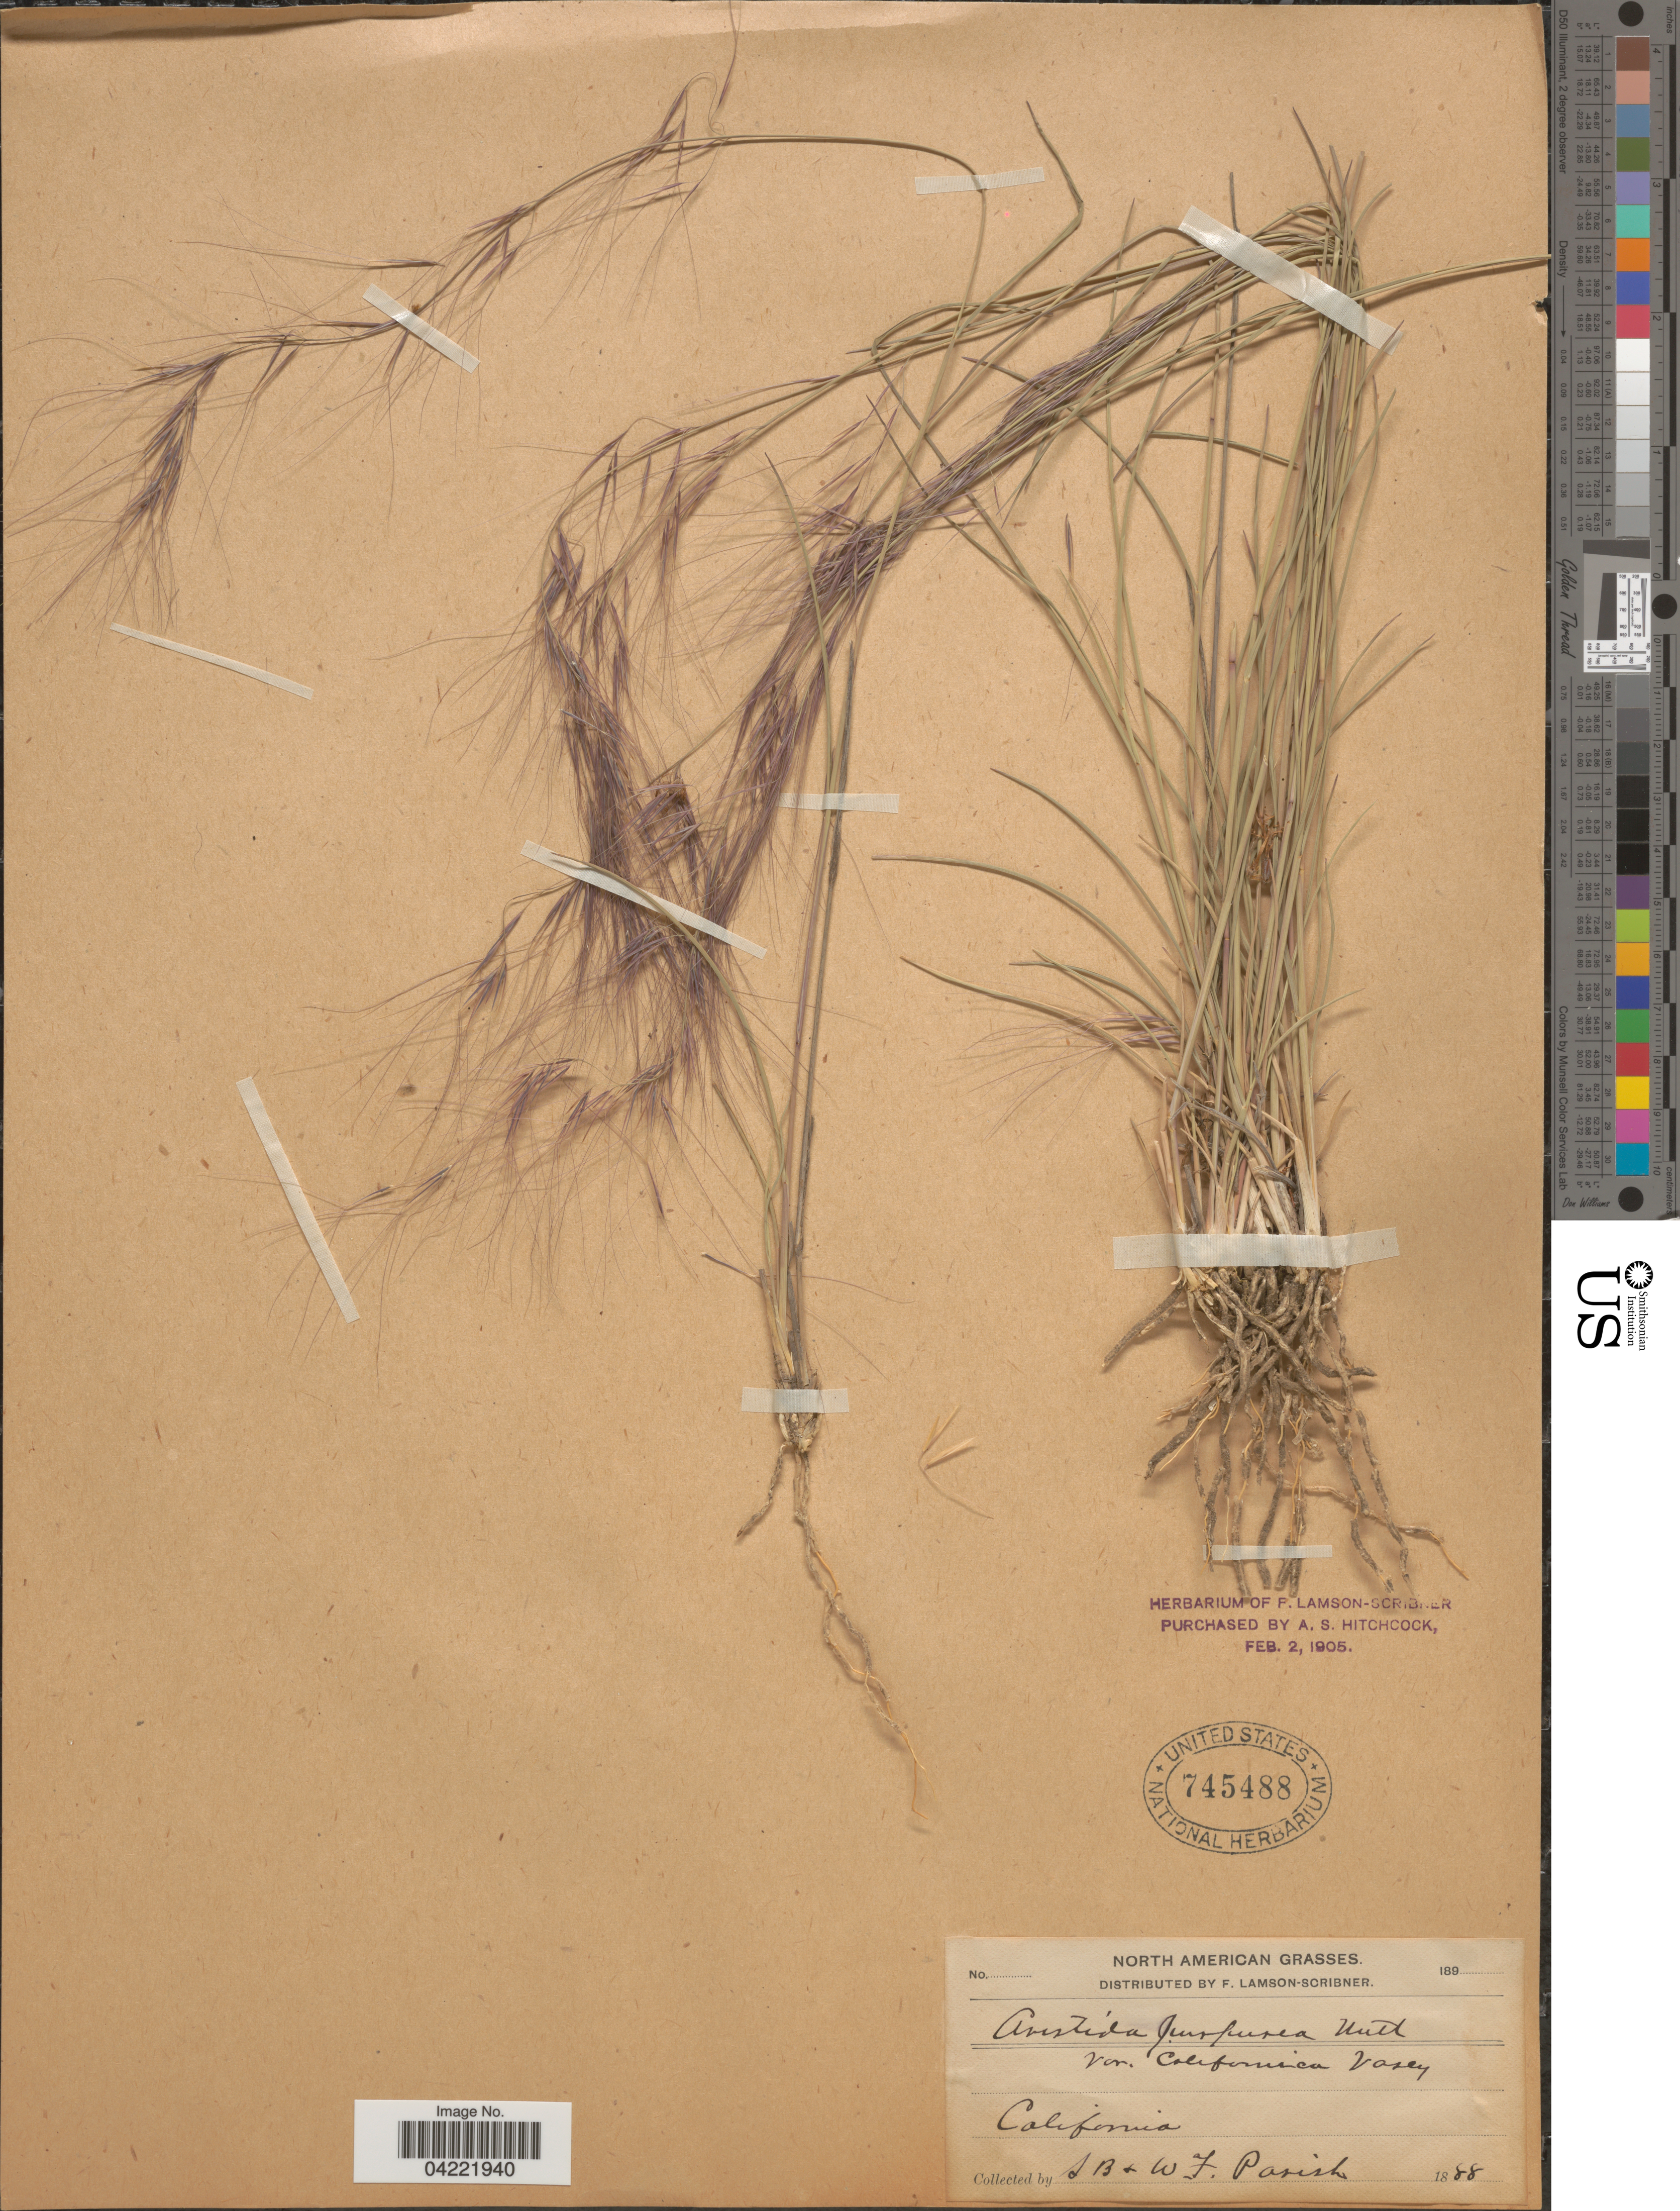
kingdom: Plantae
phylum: Tracheophyta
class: Liliopsida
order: Poales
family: Poaceae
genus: Aristida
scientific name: Aristida purpurea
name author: Nutt.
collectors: S. B. Parish & W. F. Parish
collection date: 1888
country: United States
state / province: California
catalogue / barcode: US 745488